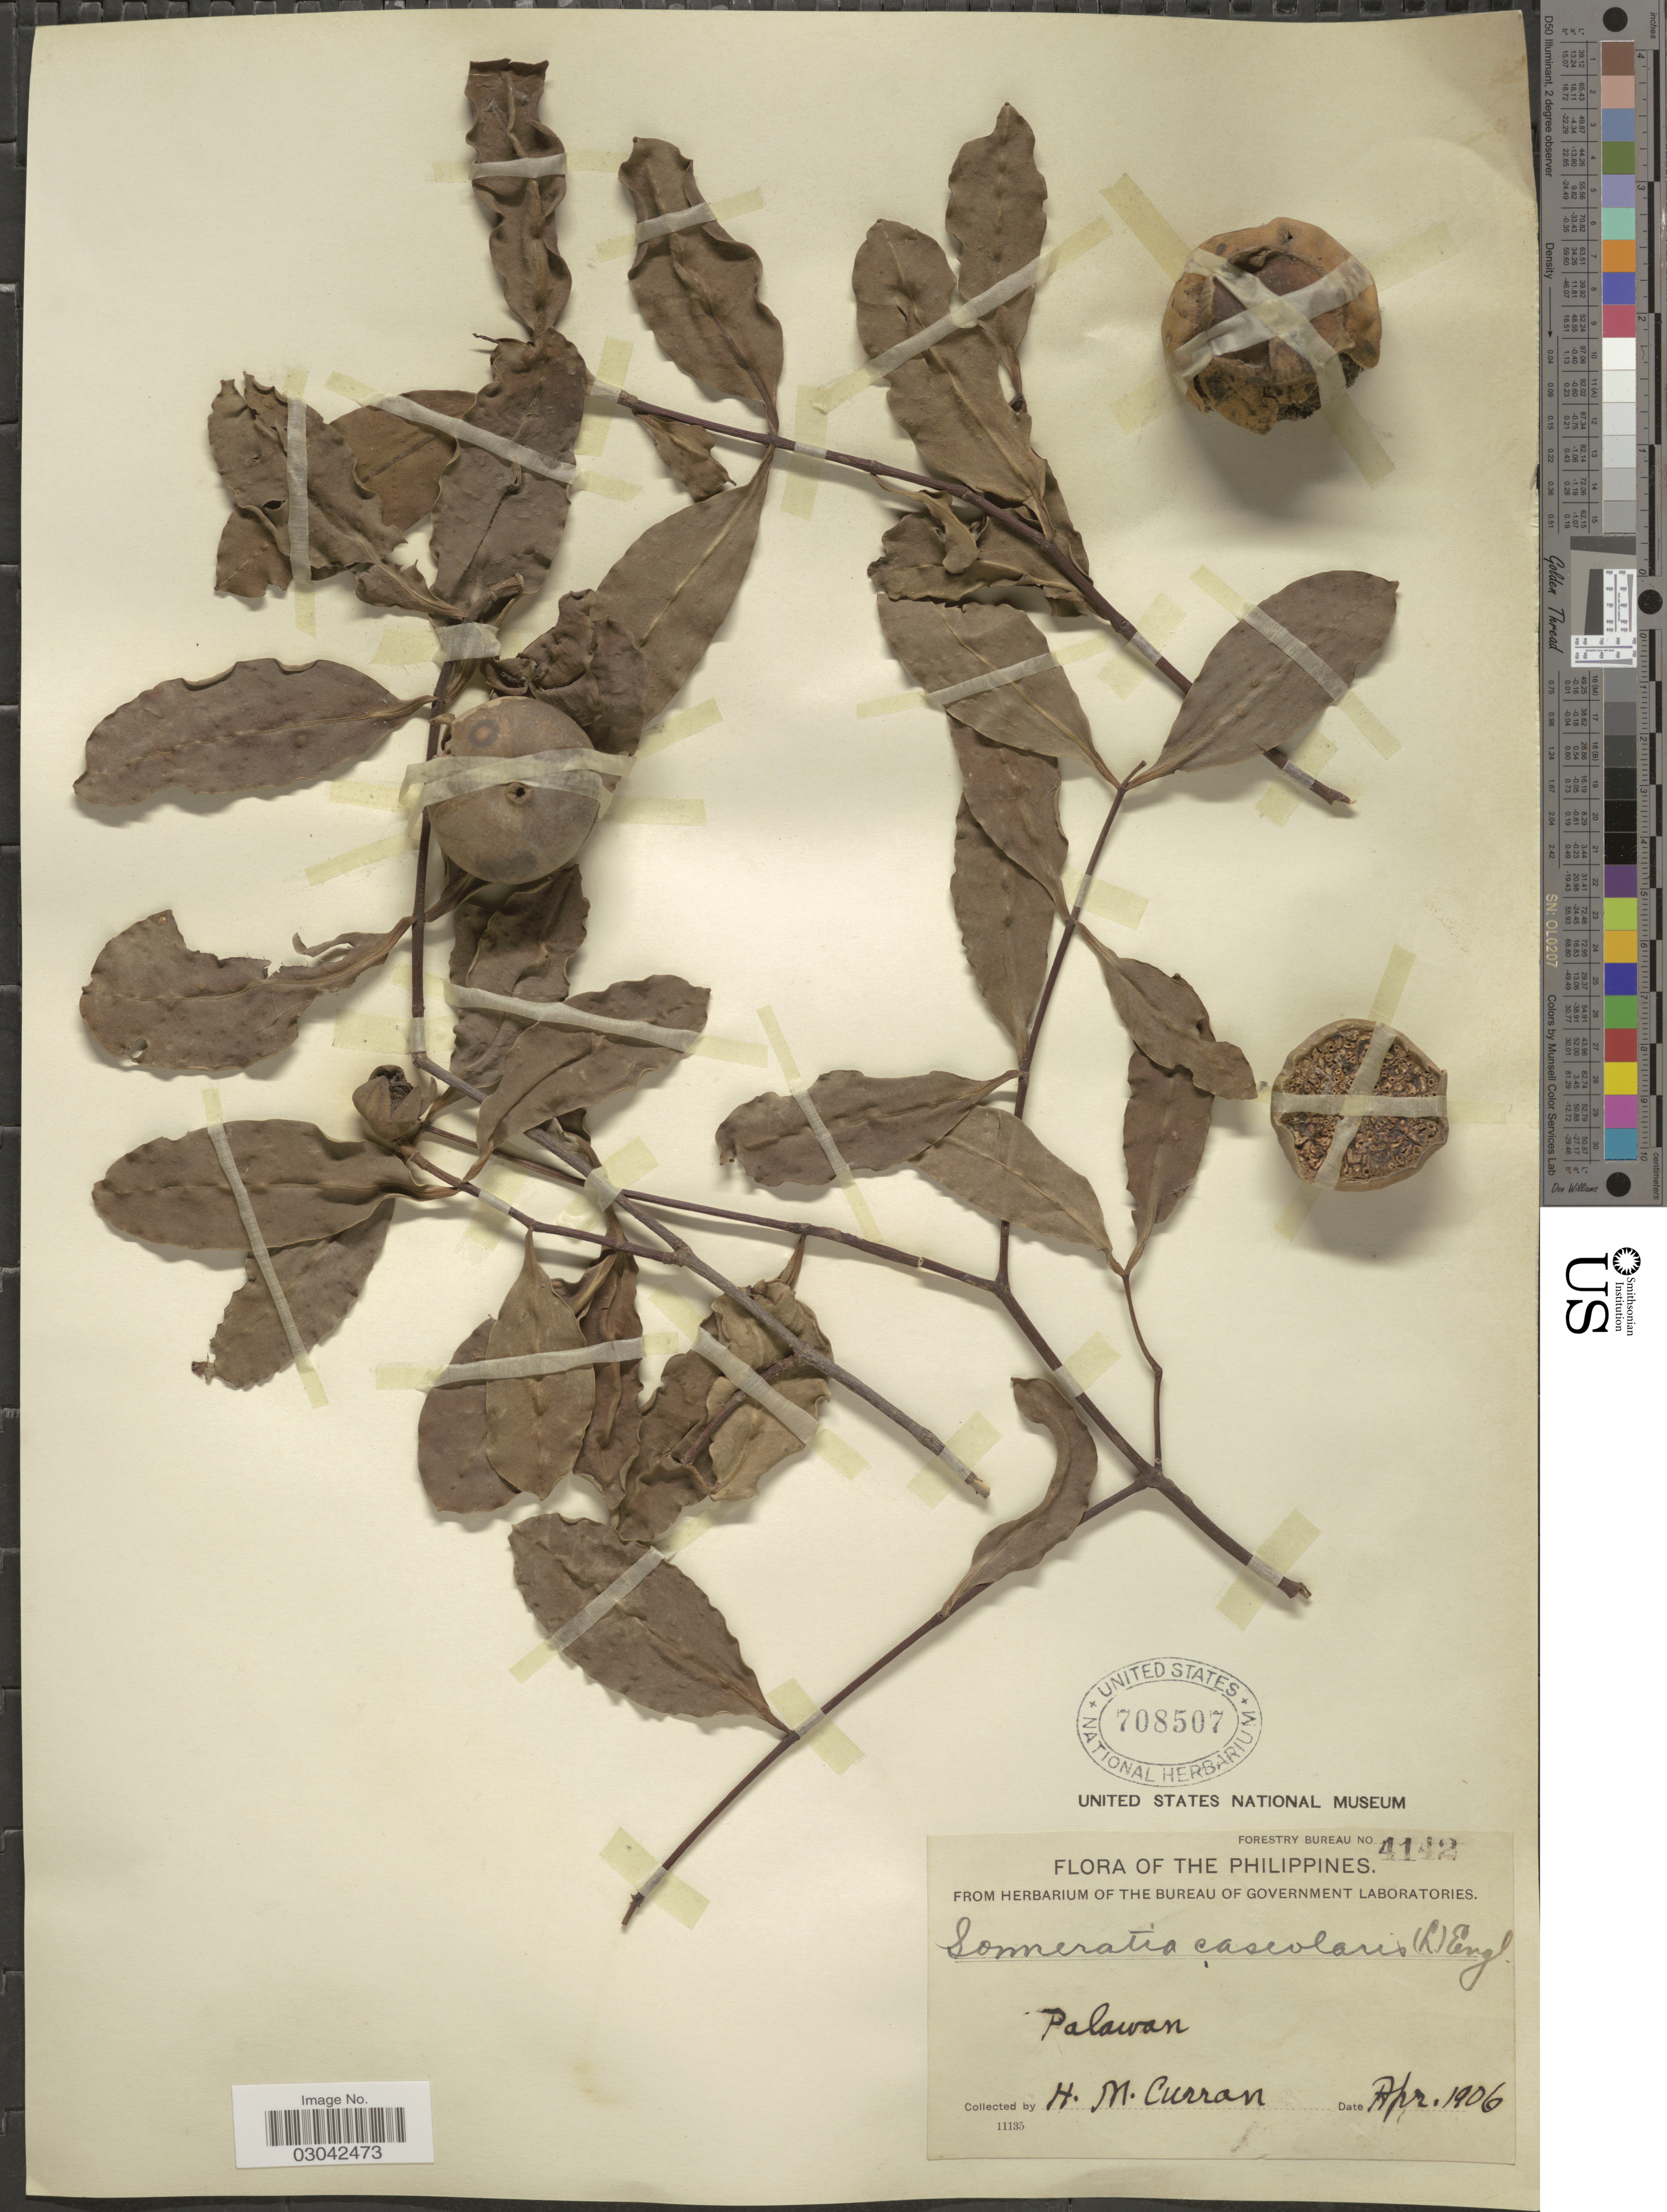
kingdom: Plantae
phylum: Tracheophyta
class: Magnoliopsida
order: Myrtales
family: Lythraceae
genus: Sonneratia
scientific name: Sonneratia caseolaris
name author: (L.) Engl.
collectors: H. M. Curran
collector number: Forestry Bureau 4142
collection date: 1906-04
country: Philippines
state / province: Mimaropa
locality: Palawan.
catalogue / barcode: US 708507